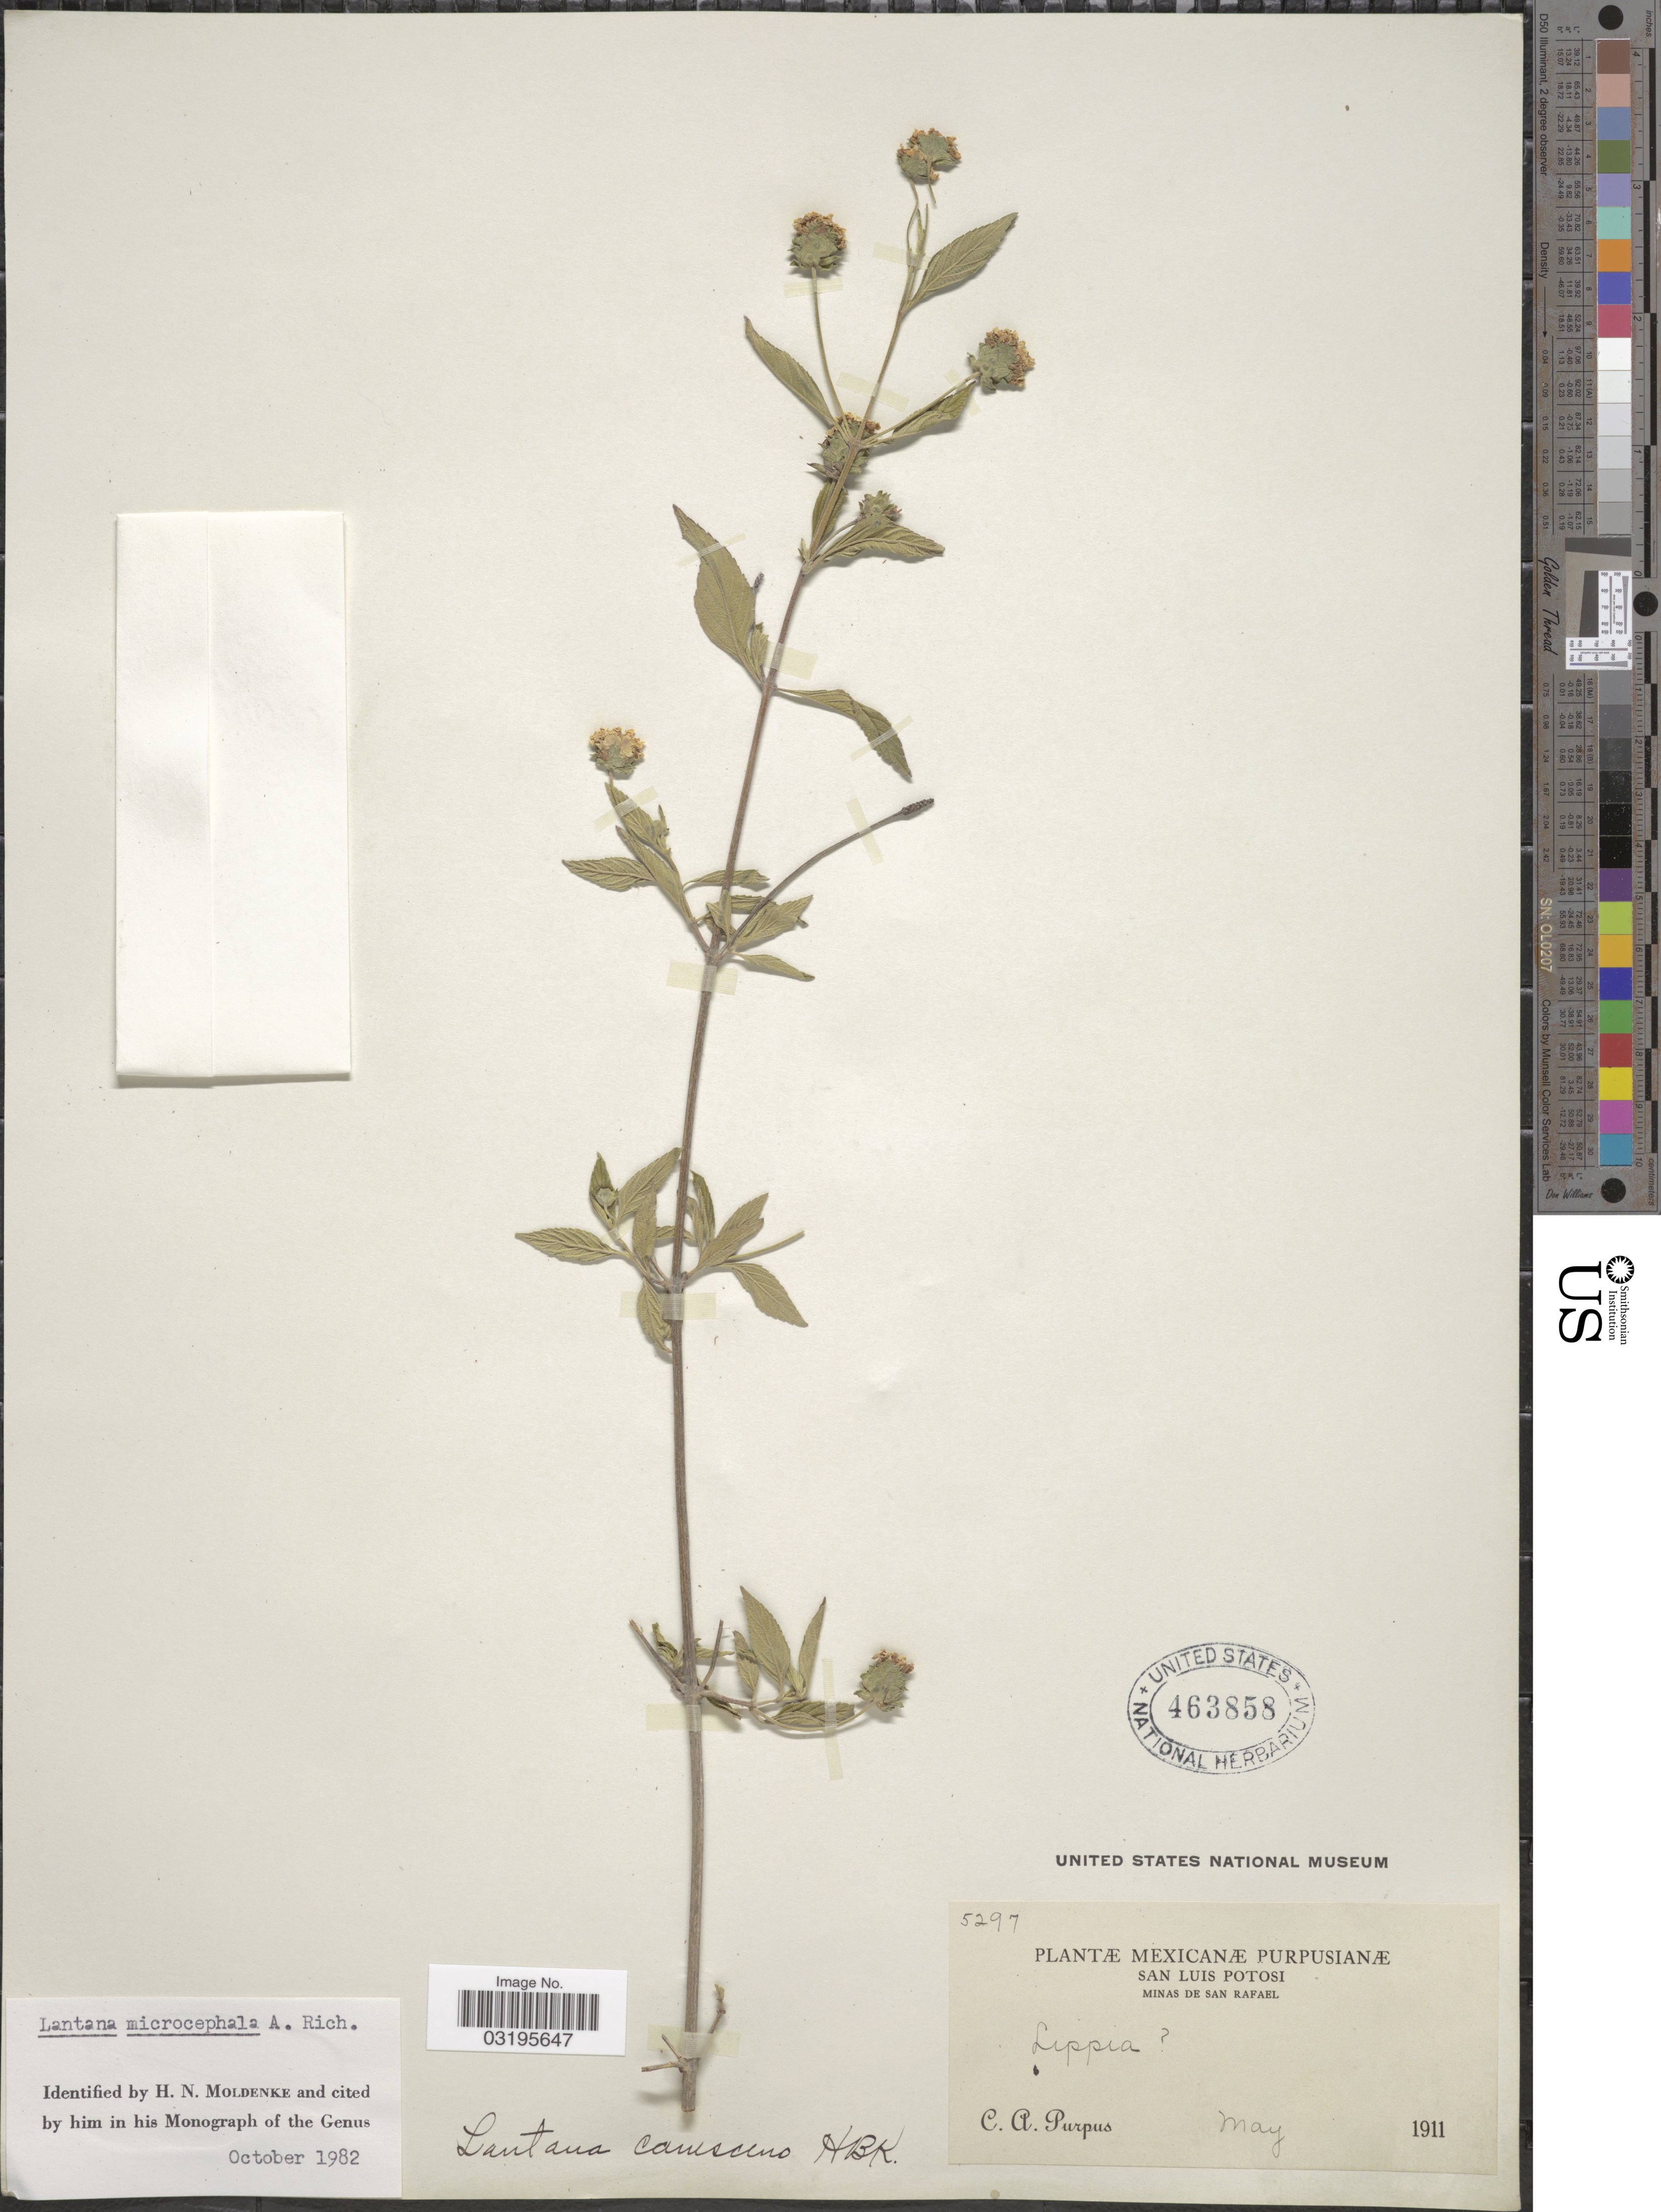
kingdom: Plantae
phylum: Tracheophyta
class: Magnoliopsida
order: Lamiales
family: Verbenaceae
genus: Lantana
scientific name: Lantana microcephala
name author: A. Rich. in Sagra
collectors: C. A. Purpus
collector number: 5297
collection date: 1911-05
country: Mexico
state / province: San Luis Potosí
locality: Minas de San Rafael.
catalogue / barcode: US 463858